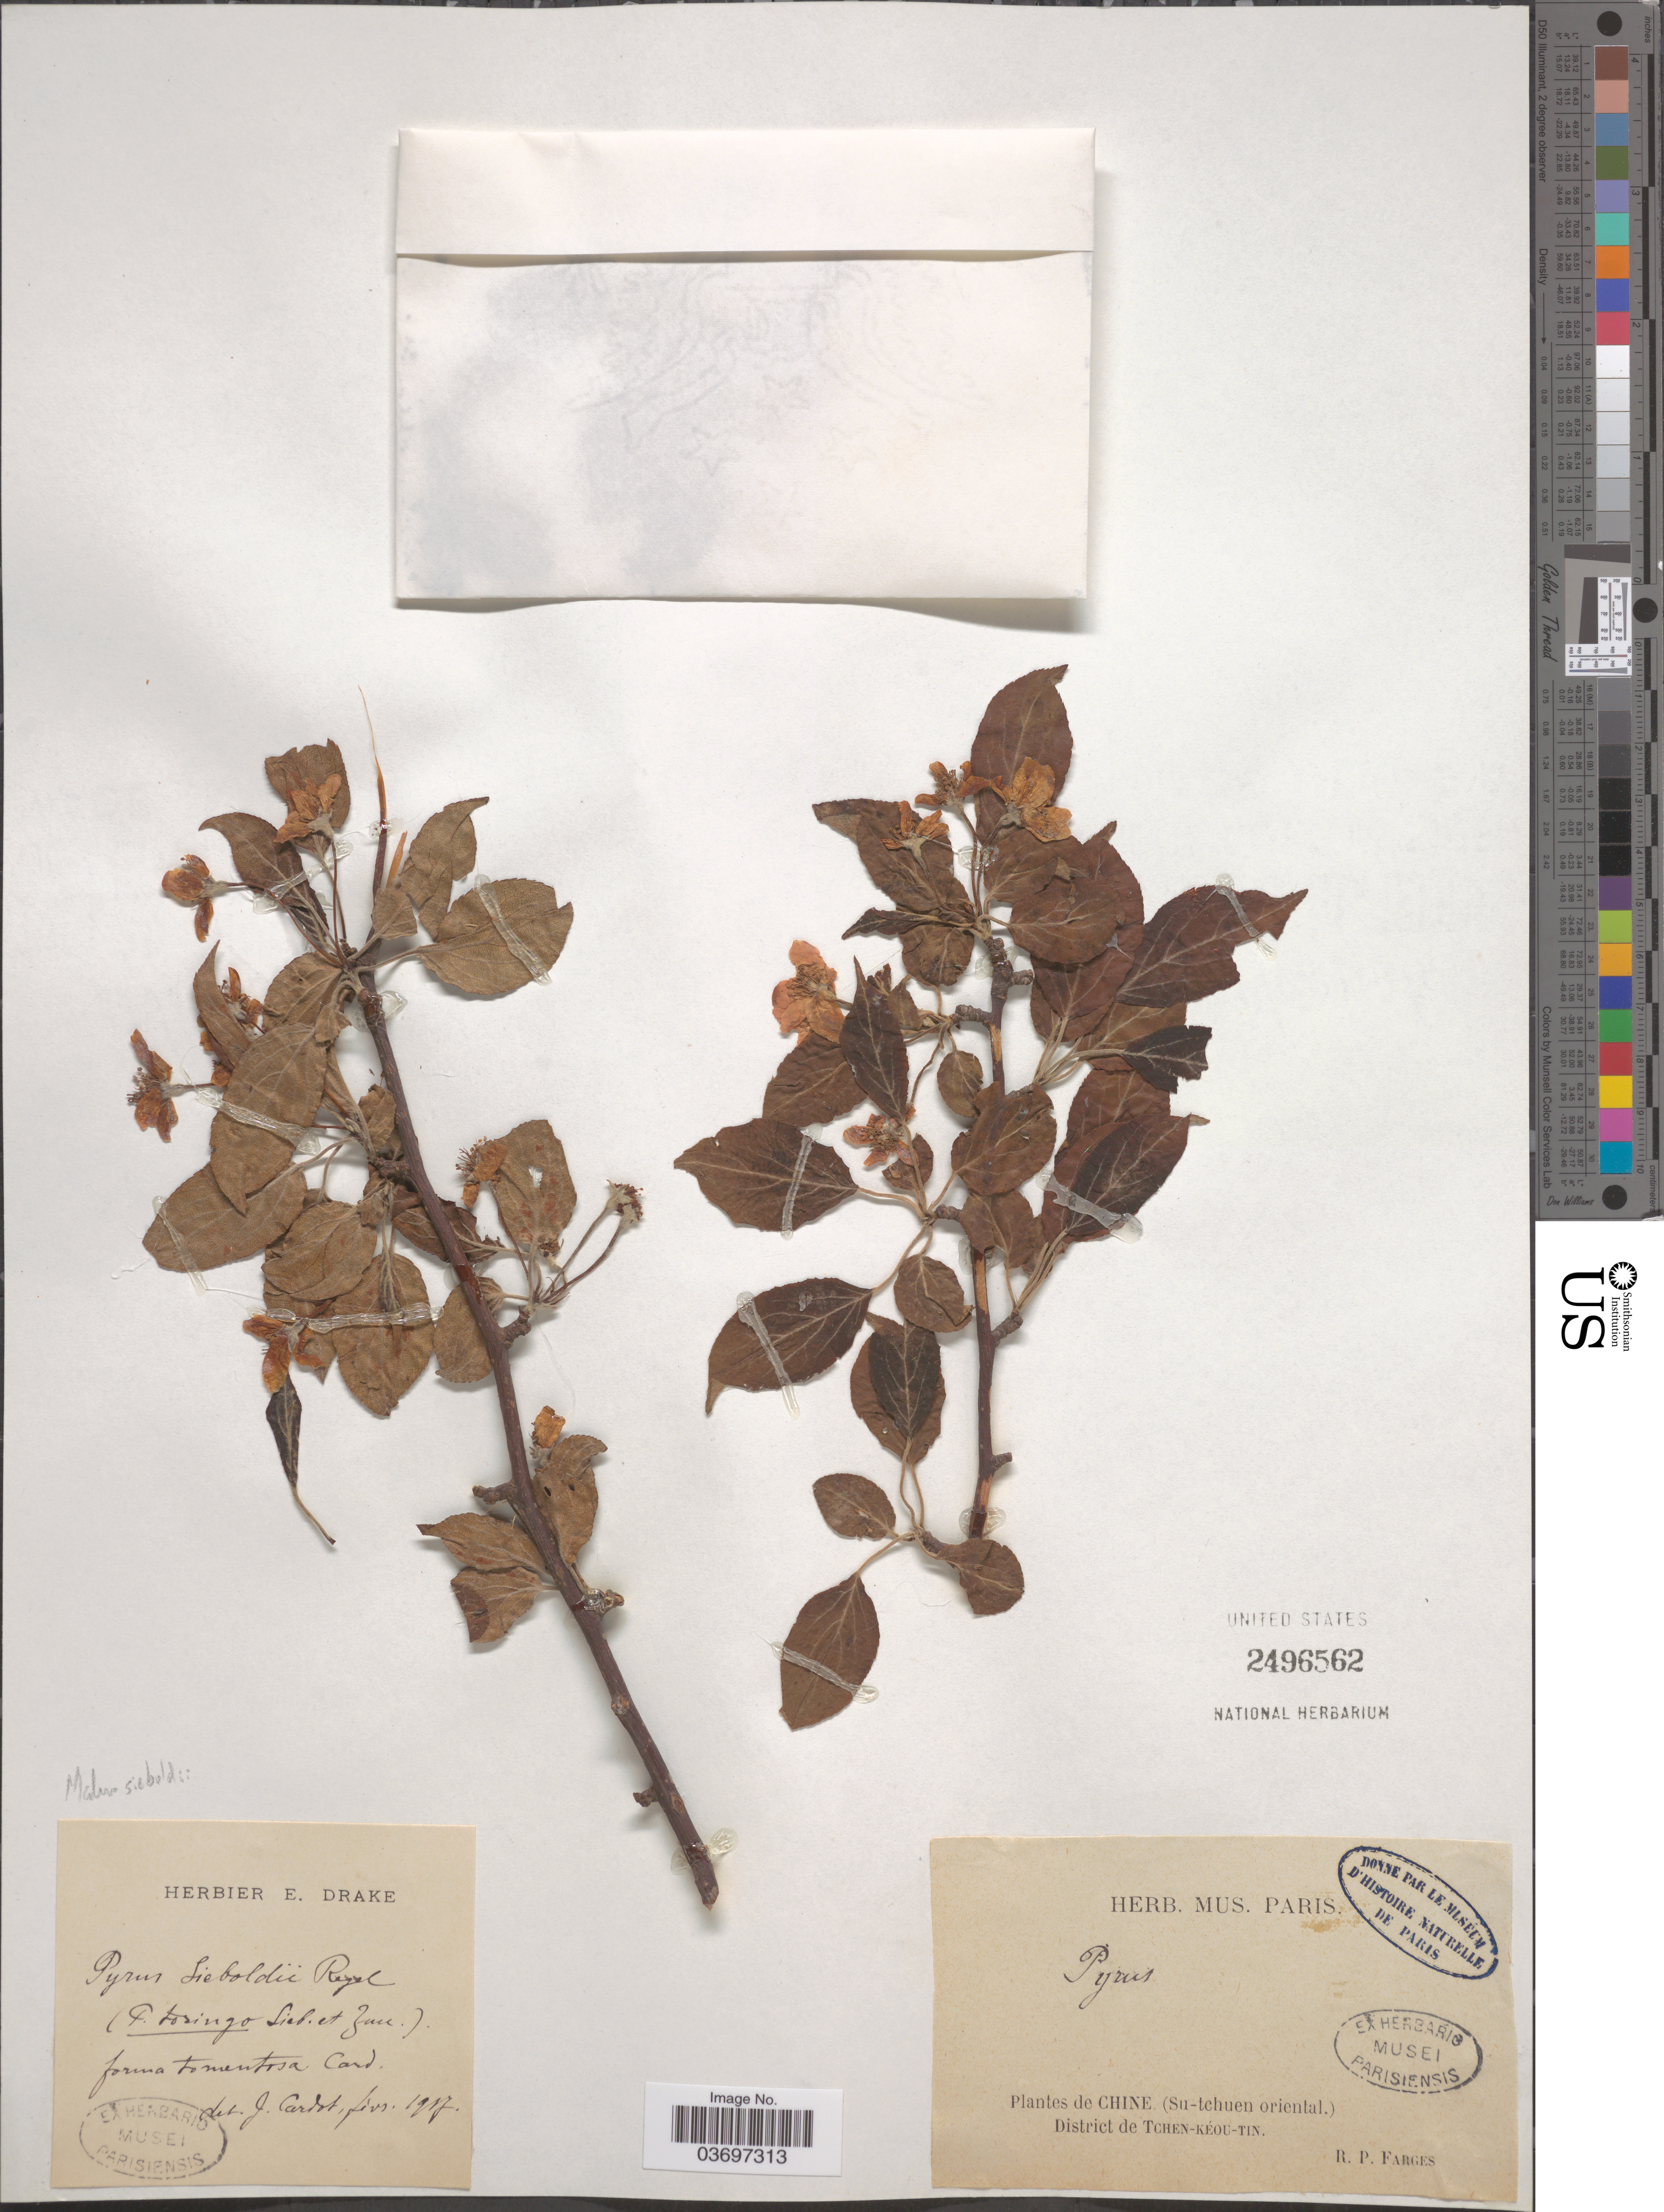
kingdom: Plantae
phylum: Tracheophyta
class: Magnoliopsida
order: Rosales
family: Rosaceae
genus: Malus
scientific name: Malus sieboldii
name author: Rehder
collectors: R. Farges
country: China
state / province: Sichuan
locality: Chine (Su-tchuen oriental). District de Tchen -Kéou- Tin.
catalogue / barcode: US 2496562